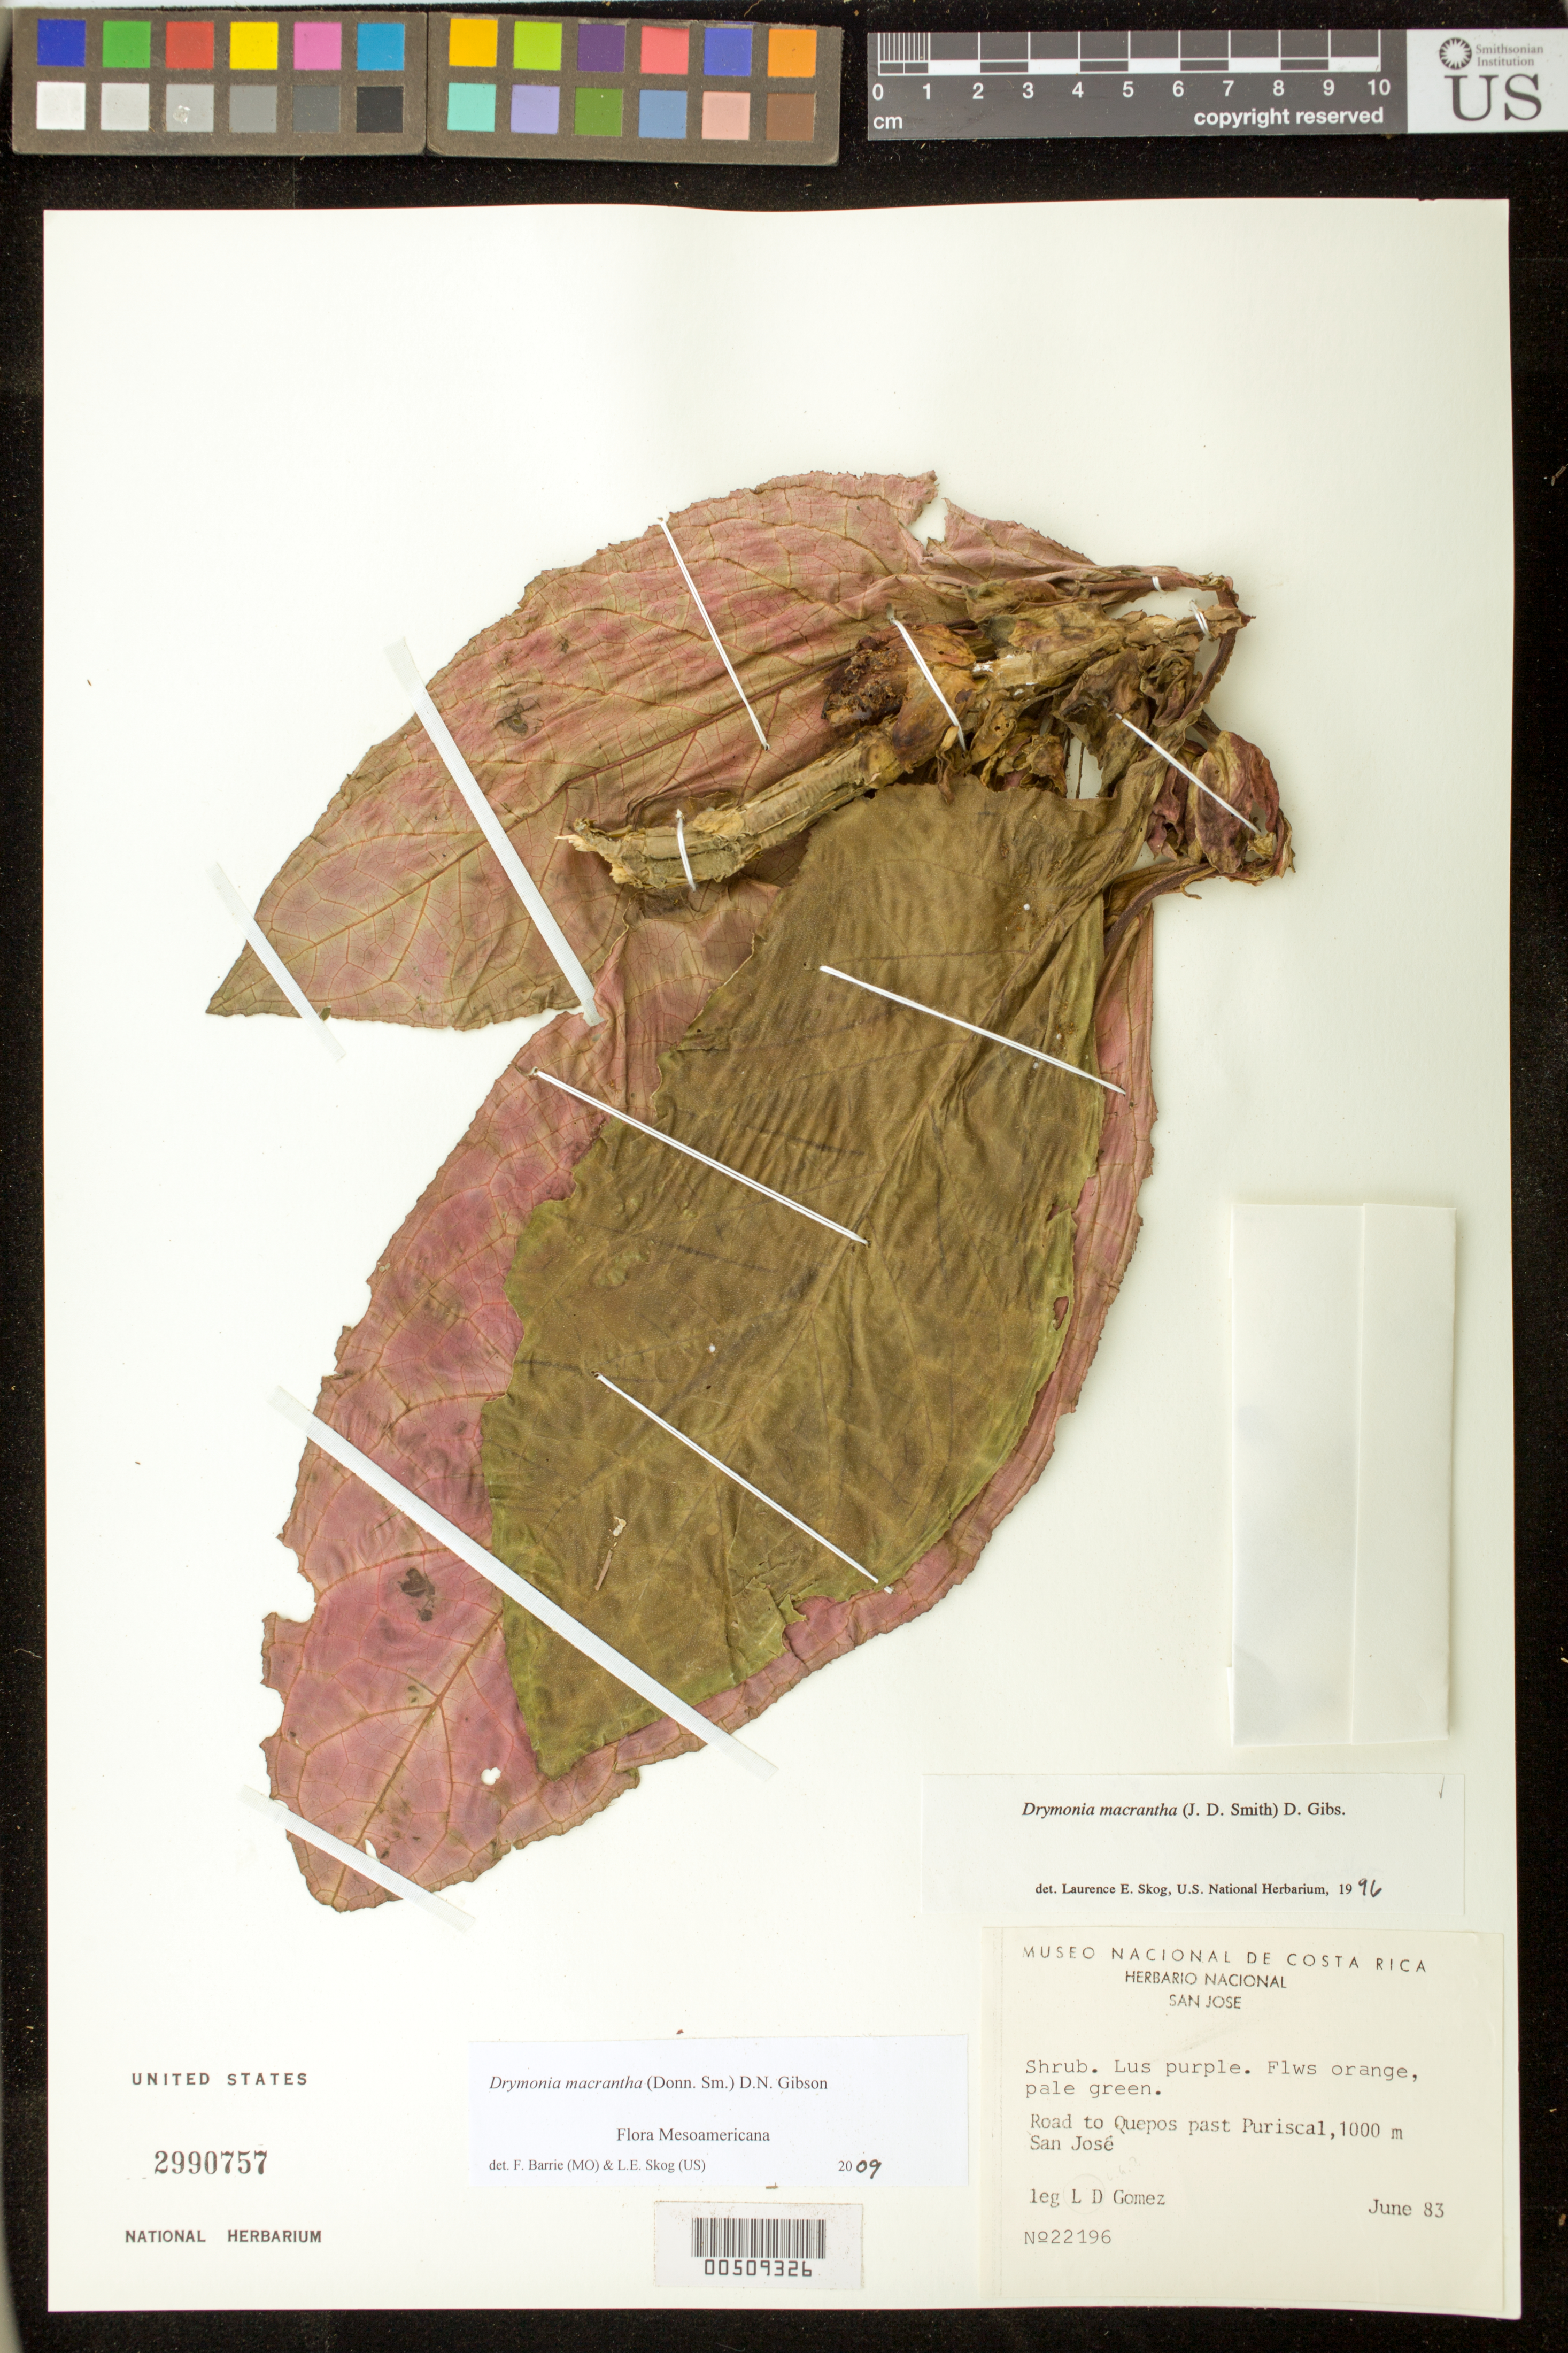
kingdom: Plantae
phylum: Tracheophyta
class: Magnoliopsida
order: Lamiales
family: Gesneriaceae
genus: Drymonia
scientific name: Drymonia macrantha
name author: (Donn. Sm.) D.N. Gibson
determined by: Skog, Laurence E.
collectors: L. D. Gómez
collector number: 22196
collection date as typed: Jun 1983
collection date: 1983-06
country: Costa Rica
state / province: San José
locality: Road to Quepos past Puriscal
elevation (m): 1000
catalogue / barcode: US 2990757